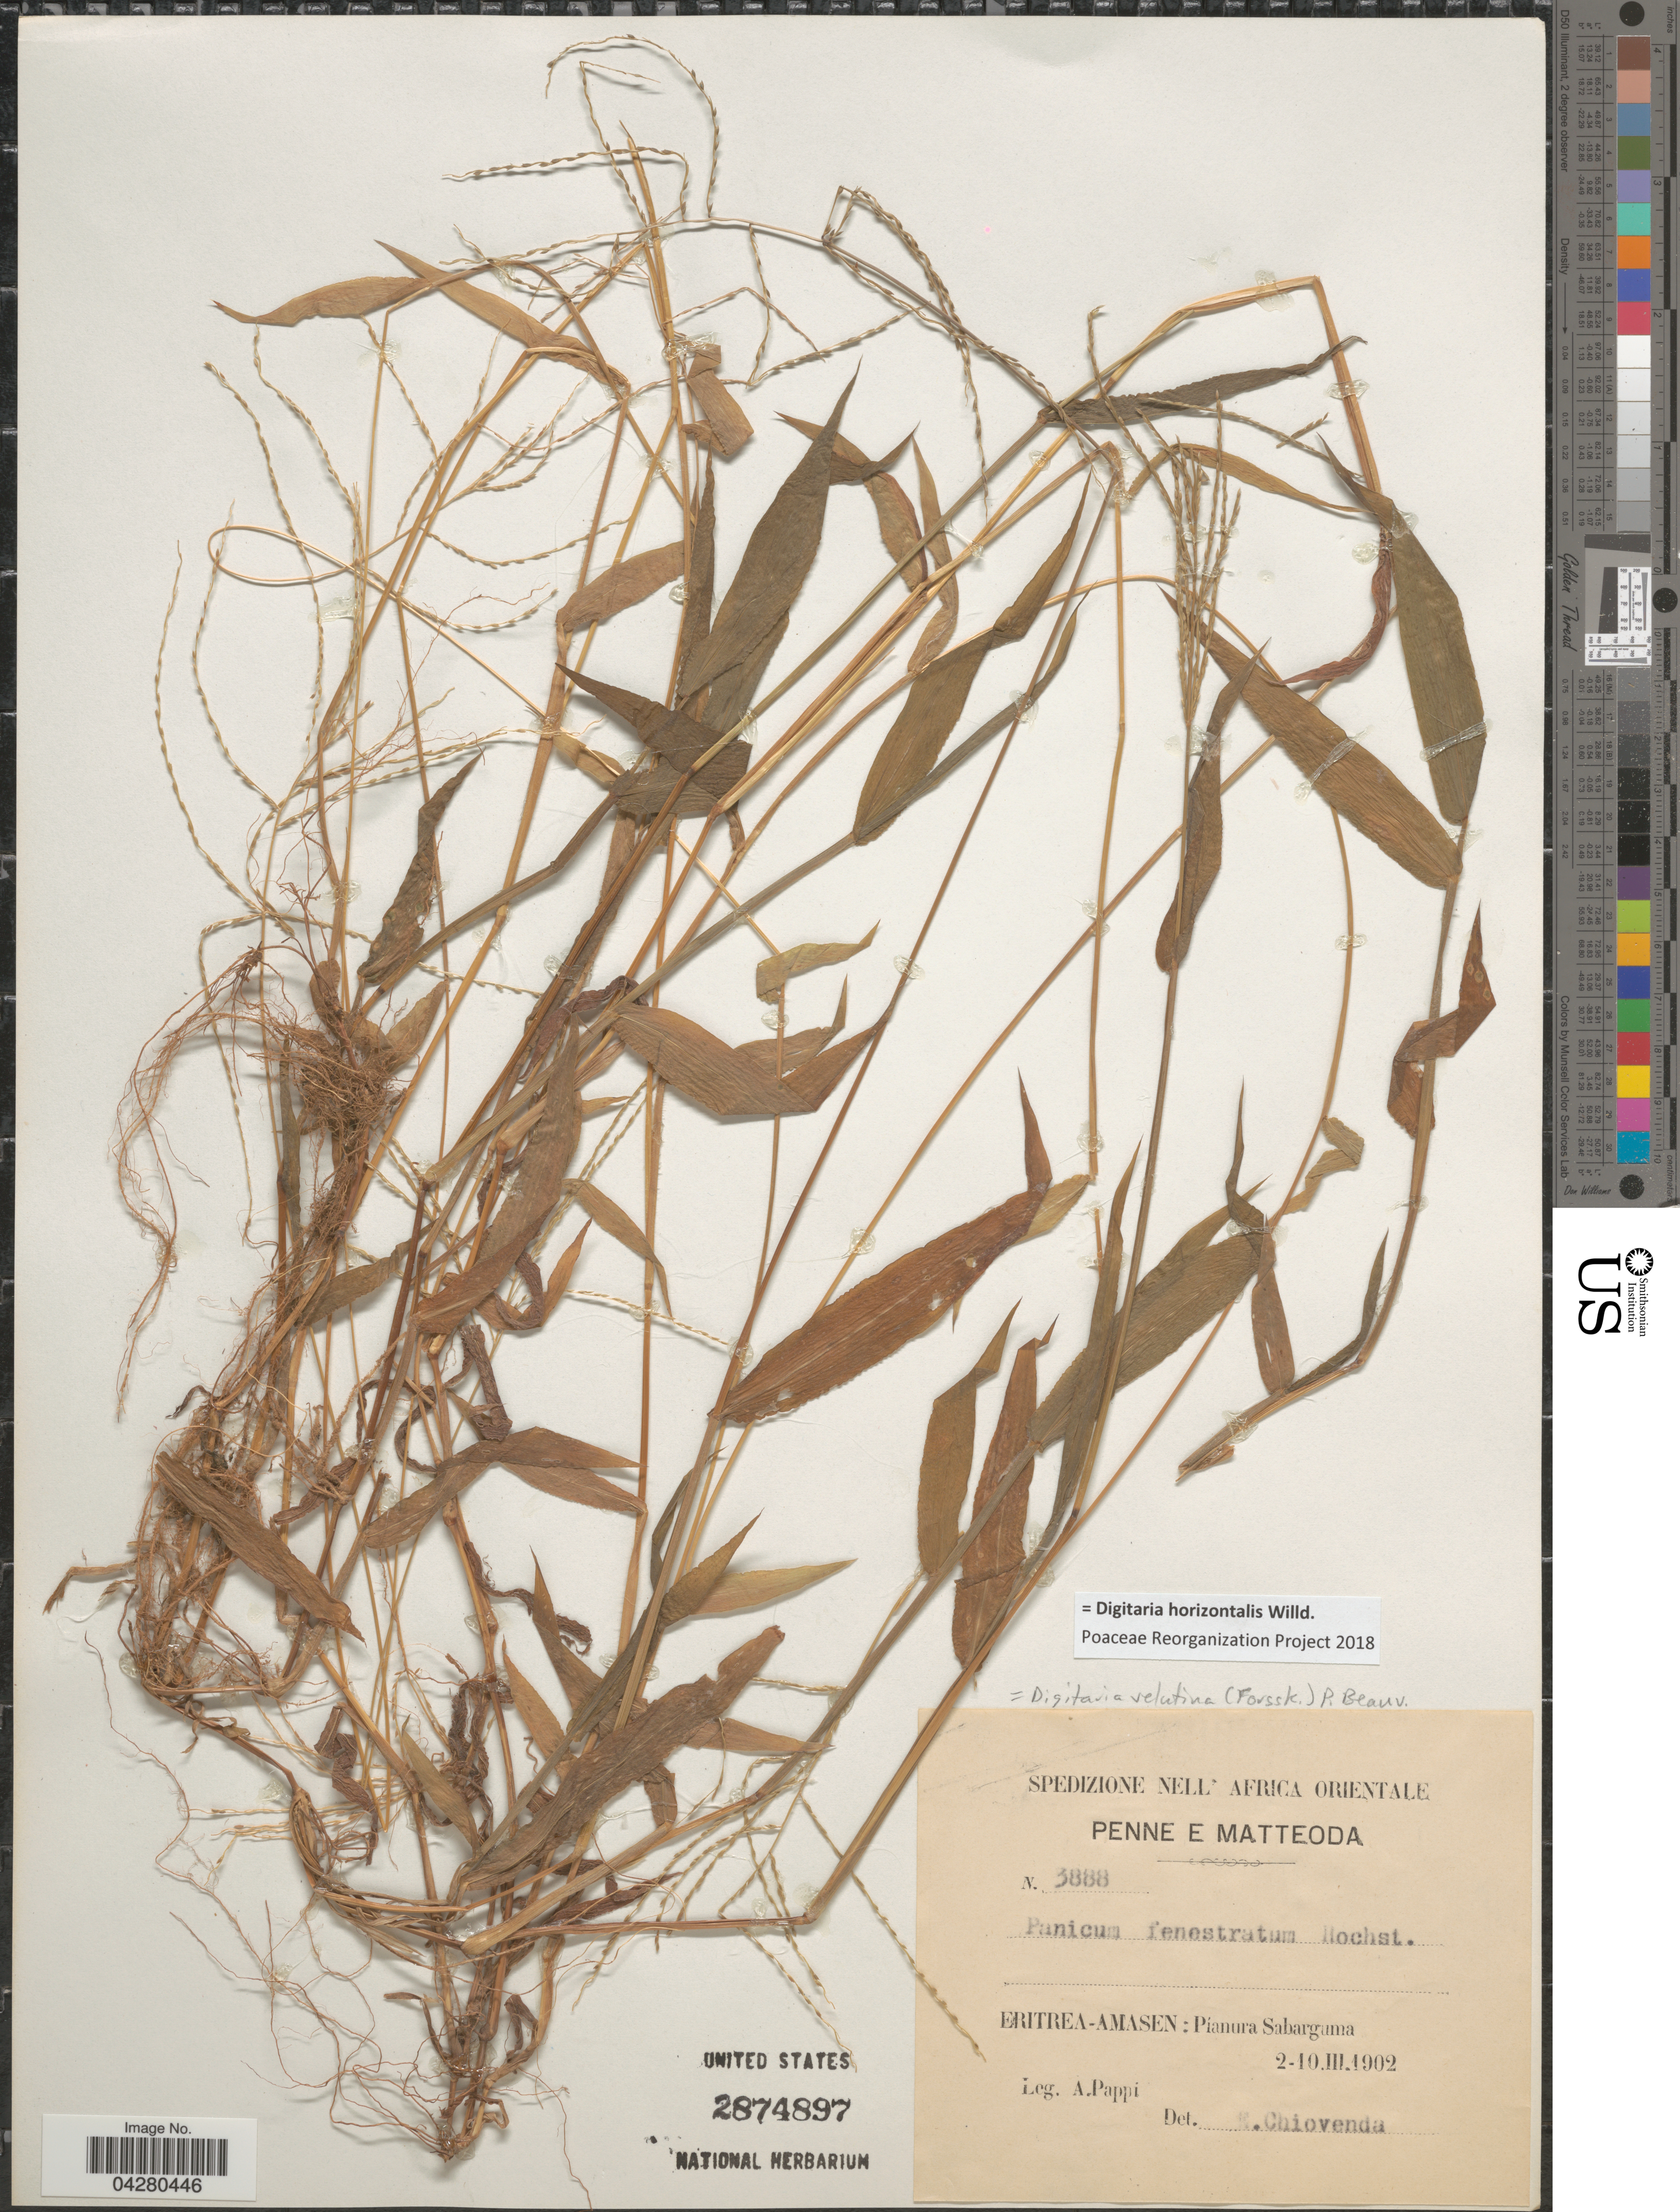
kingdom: Plantae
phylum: Tracheophyta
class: Liliopsida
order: Poales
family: Poaceae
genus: Digitaria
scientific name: Digitaria horizontalis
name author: Willd.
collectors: A. Pappi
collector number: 3888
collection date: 1902-03-02/1902-03-10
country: Eritrea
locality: Amasen: Pianura Sabarguma.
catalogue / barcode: US 2874897